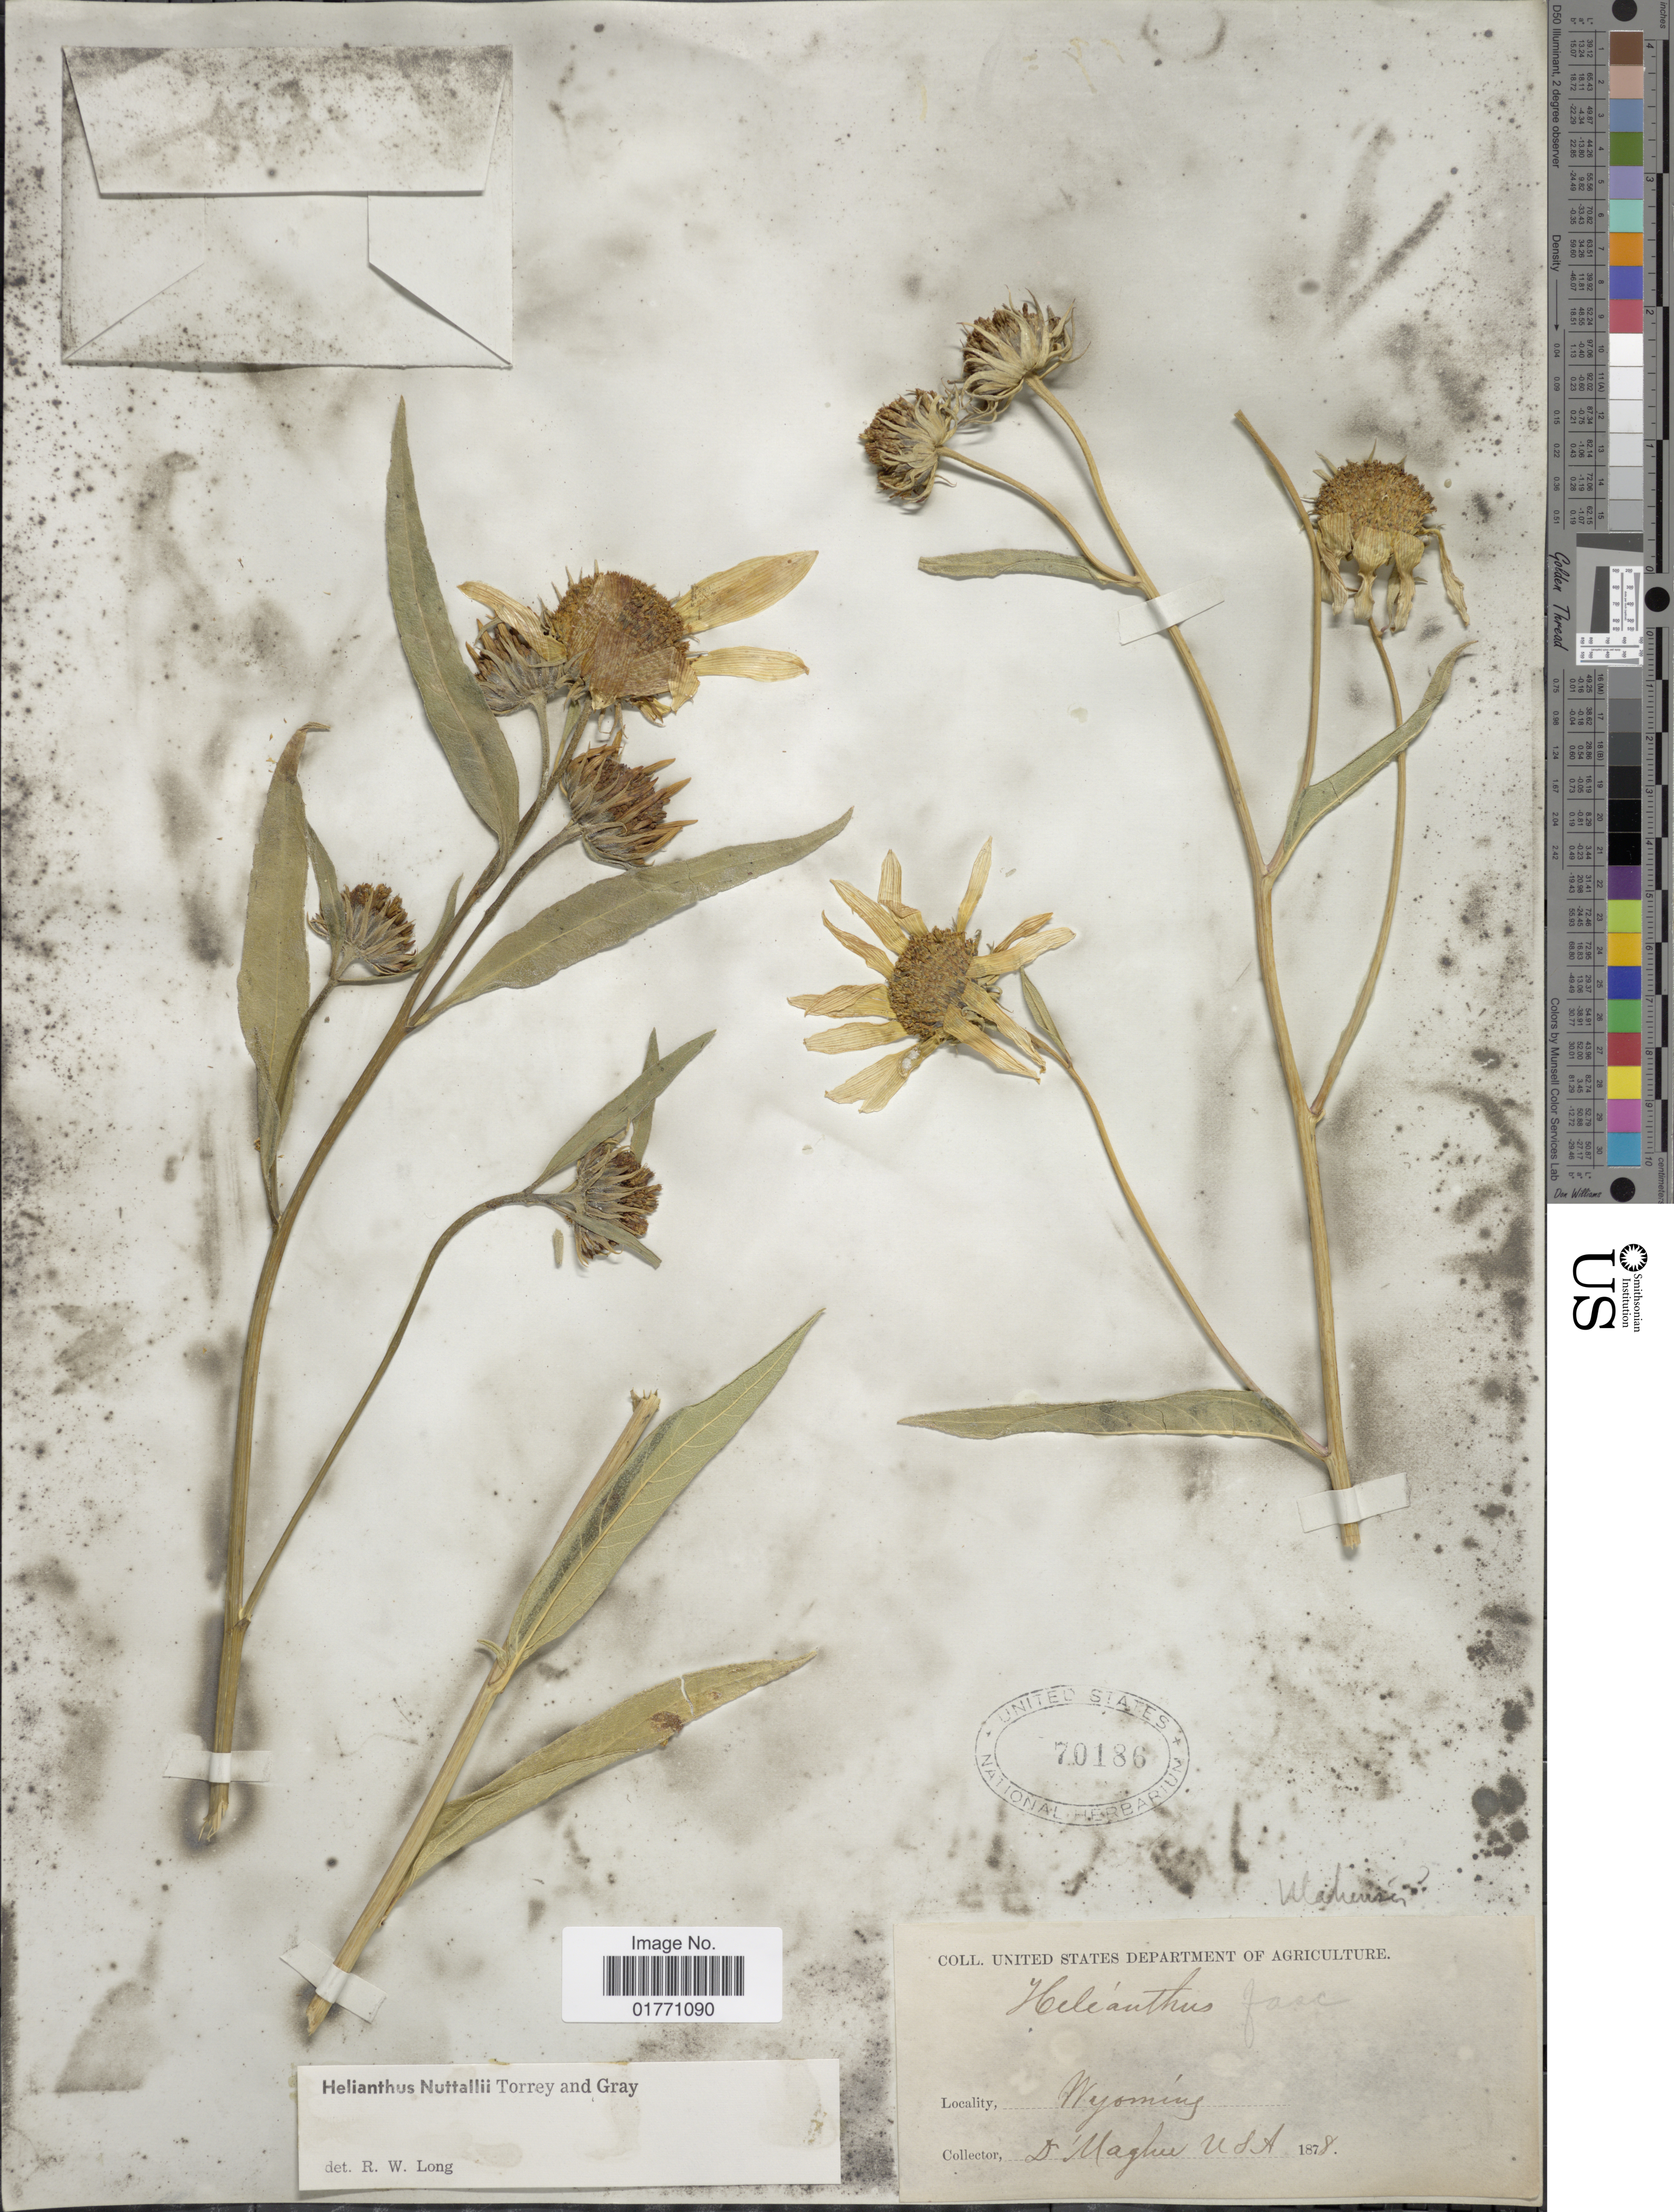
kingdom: Plantae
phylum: Tracheophyta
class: Magnoliopsida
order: Asterales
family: Asteraceae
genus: Helianthus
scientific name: Helianthus nuttallii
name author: Torr. & A. Gray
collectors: -. Maghee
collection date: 1878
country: United States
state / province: Wyoming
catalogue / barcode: US 70186